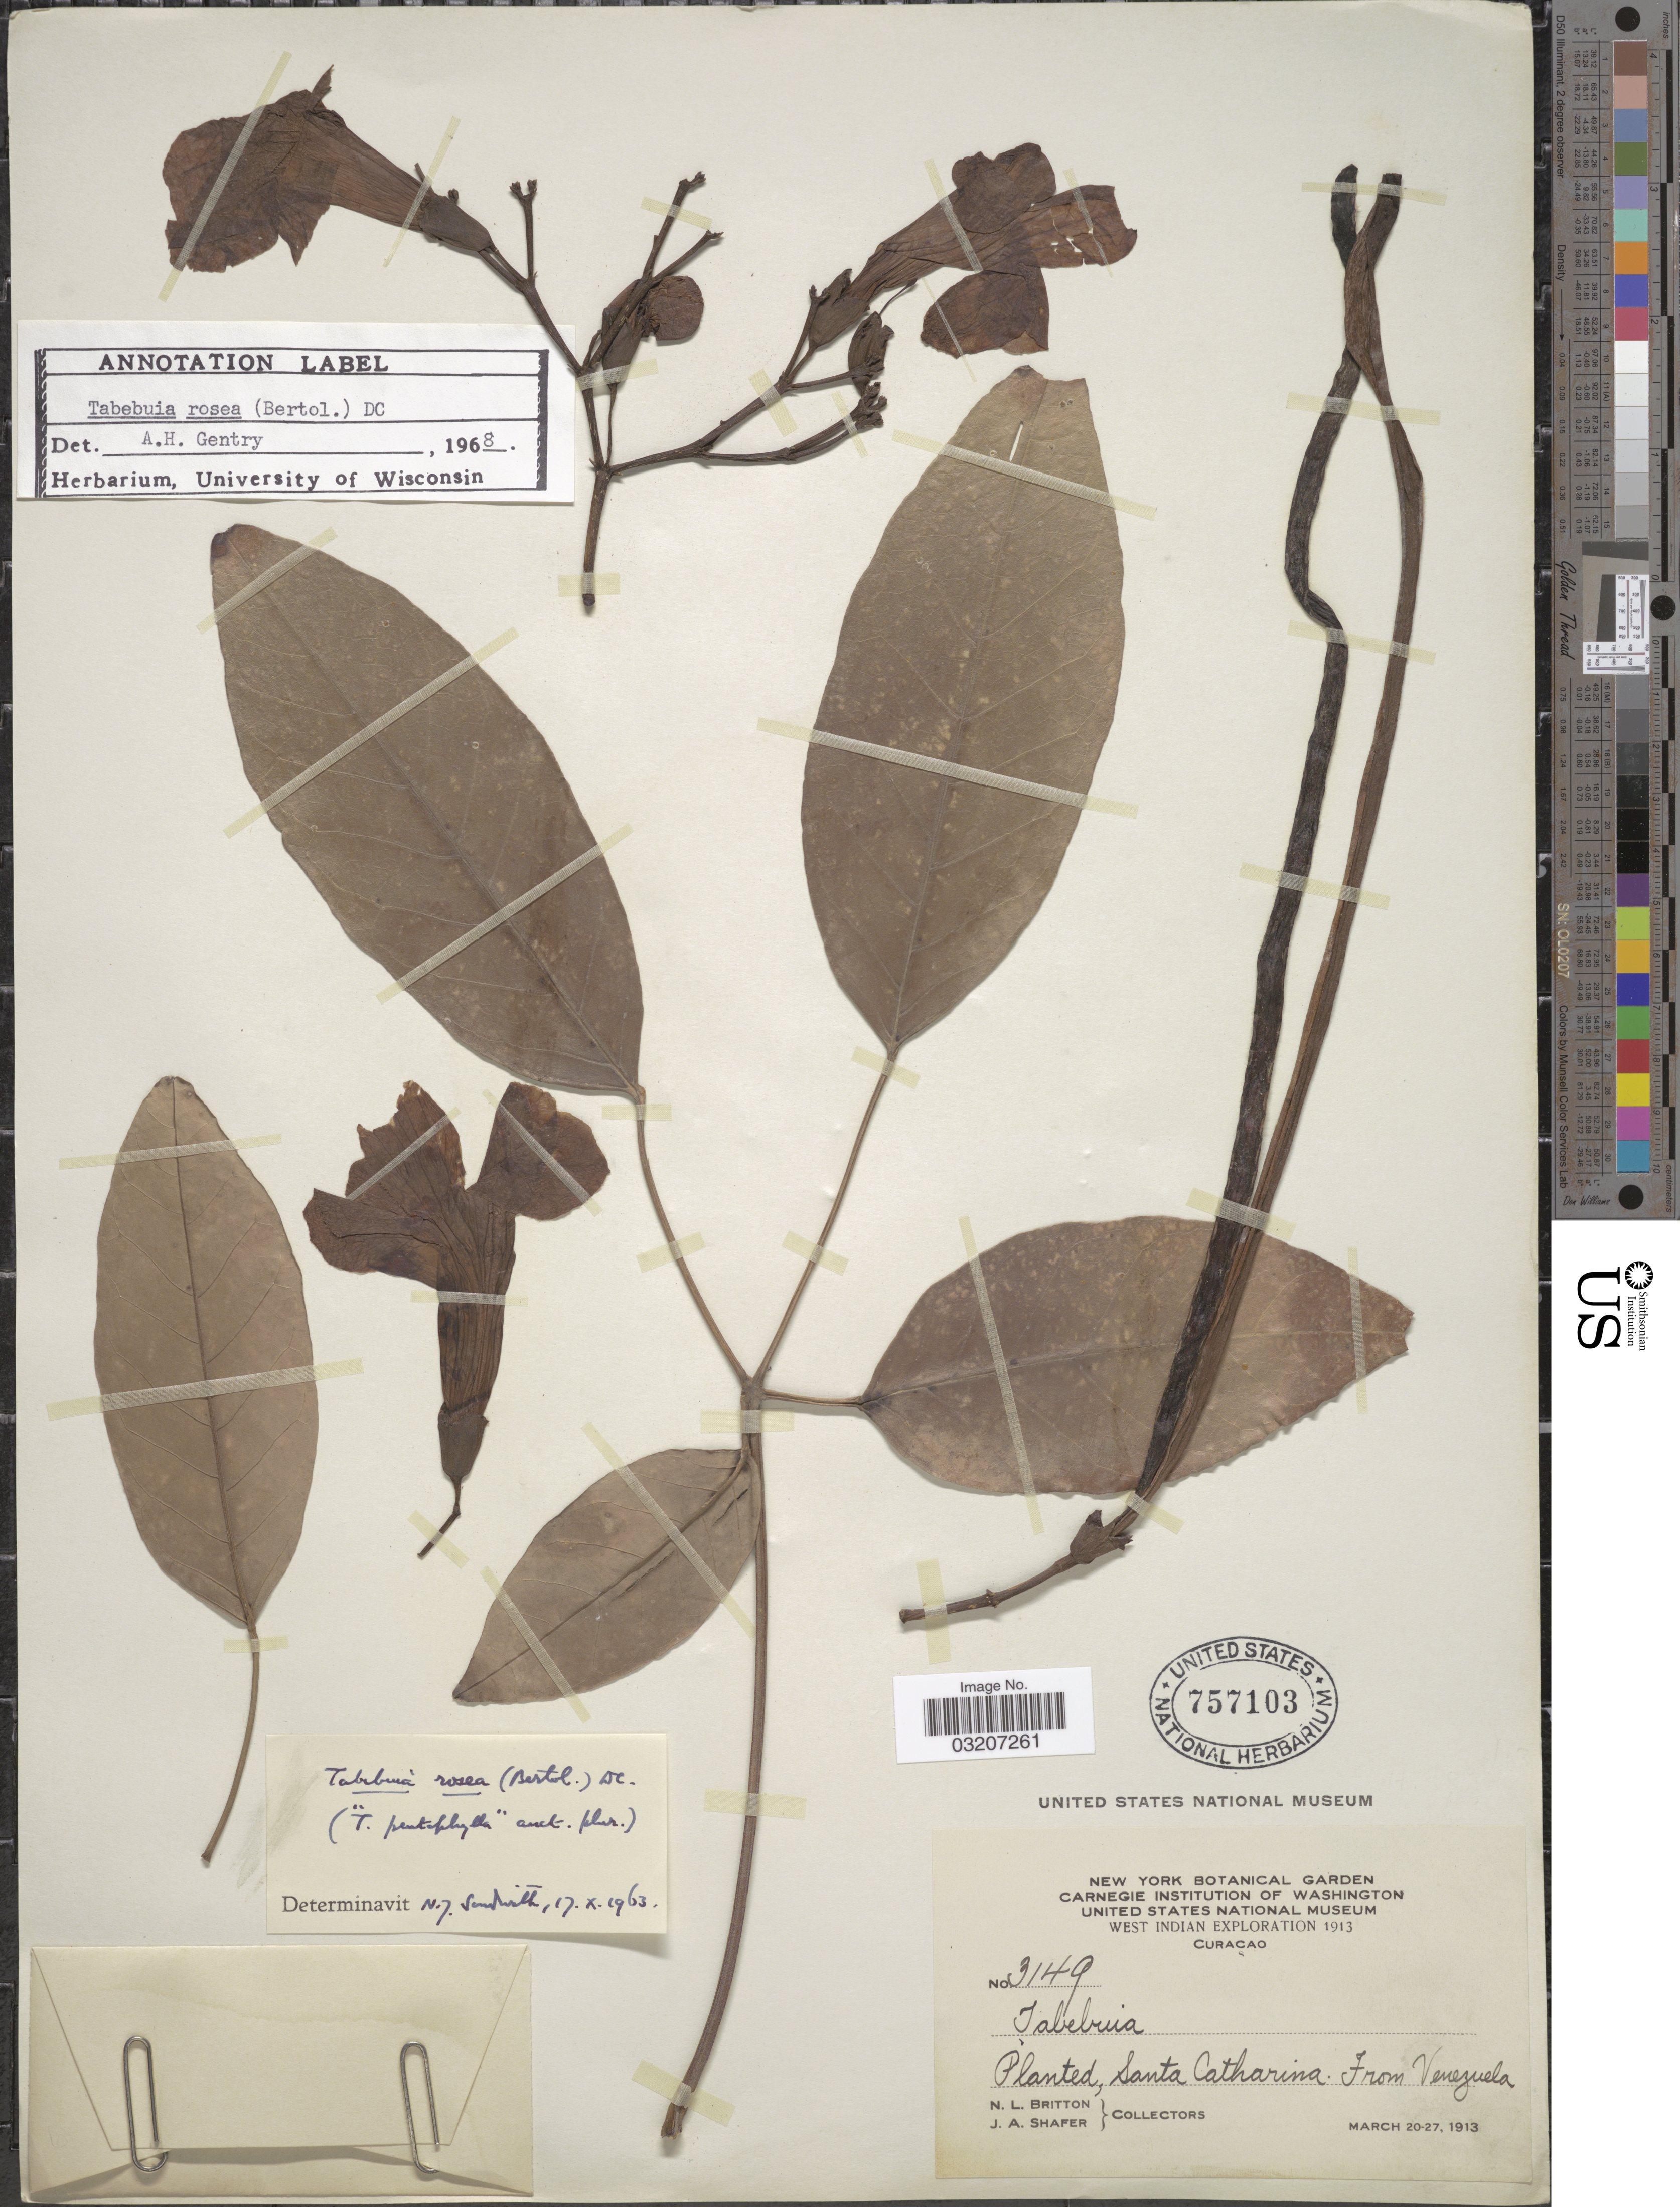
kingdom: Plantae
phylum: Tracheophyta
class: Magnoliopsida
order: Lamiales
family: Bignoniaceae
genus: Tabebuia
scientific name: Tabebuia rosea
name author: (Bertol.) DC.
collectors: N. Britton & J. A. Shafer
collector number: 3149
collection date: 1913-03-20/1913-03-27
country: Curaçao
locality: Santa Catharina.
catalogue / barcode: US 757103